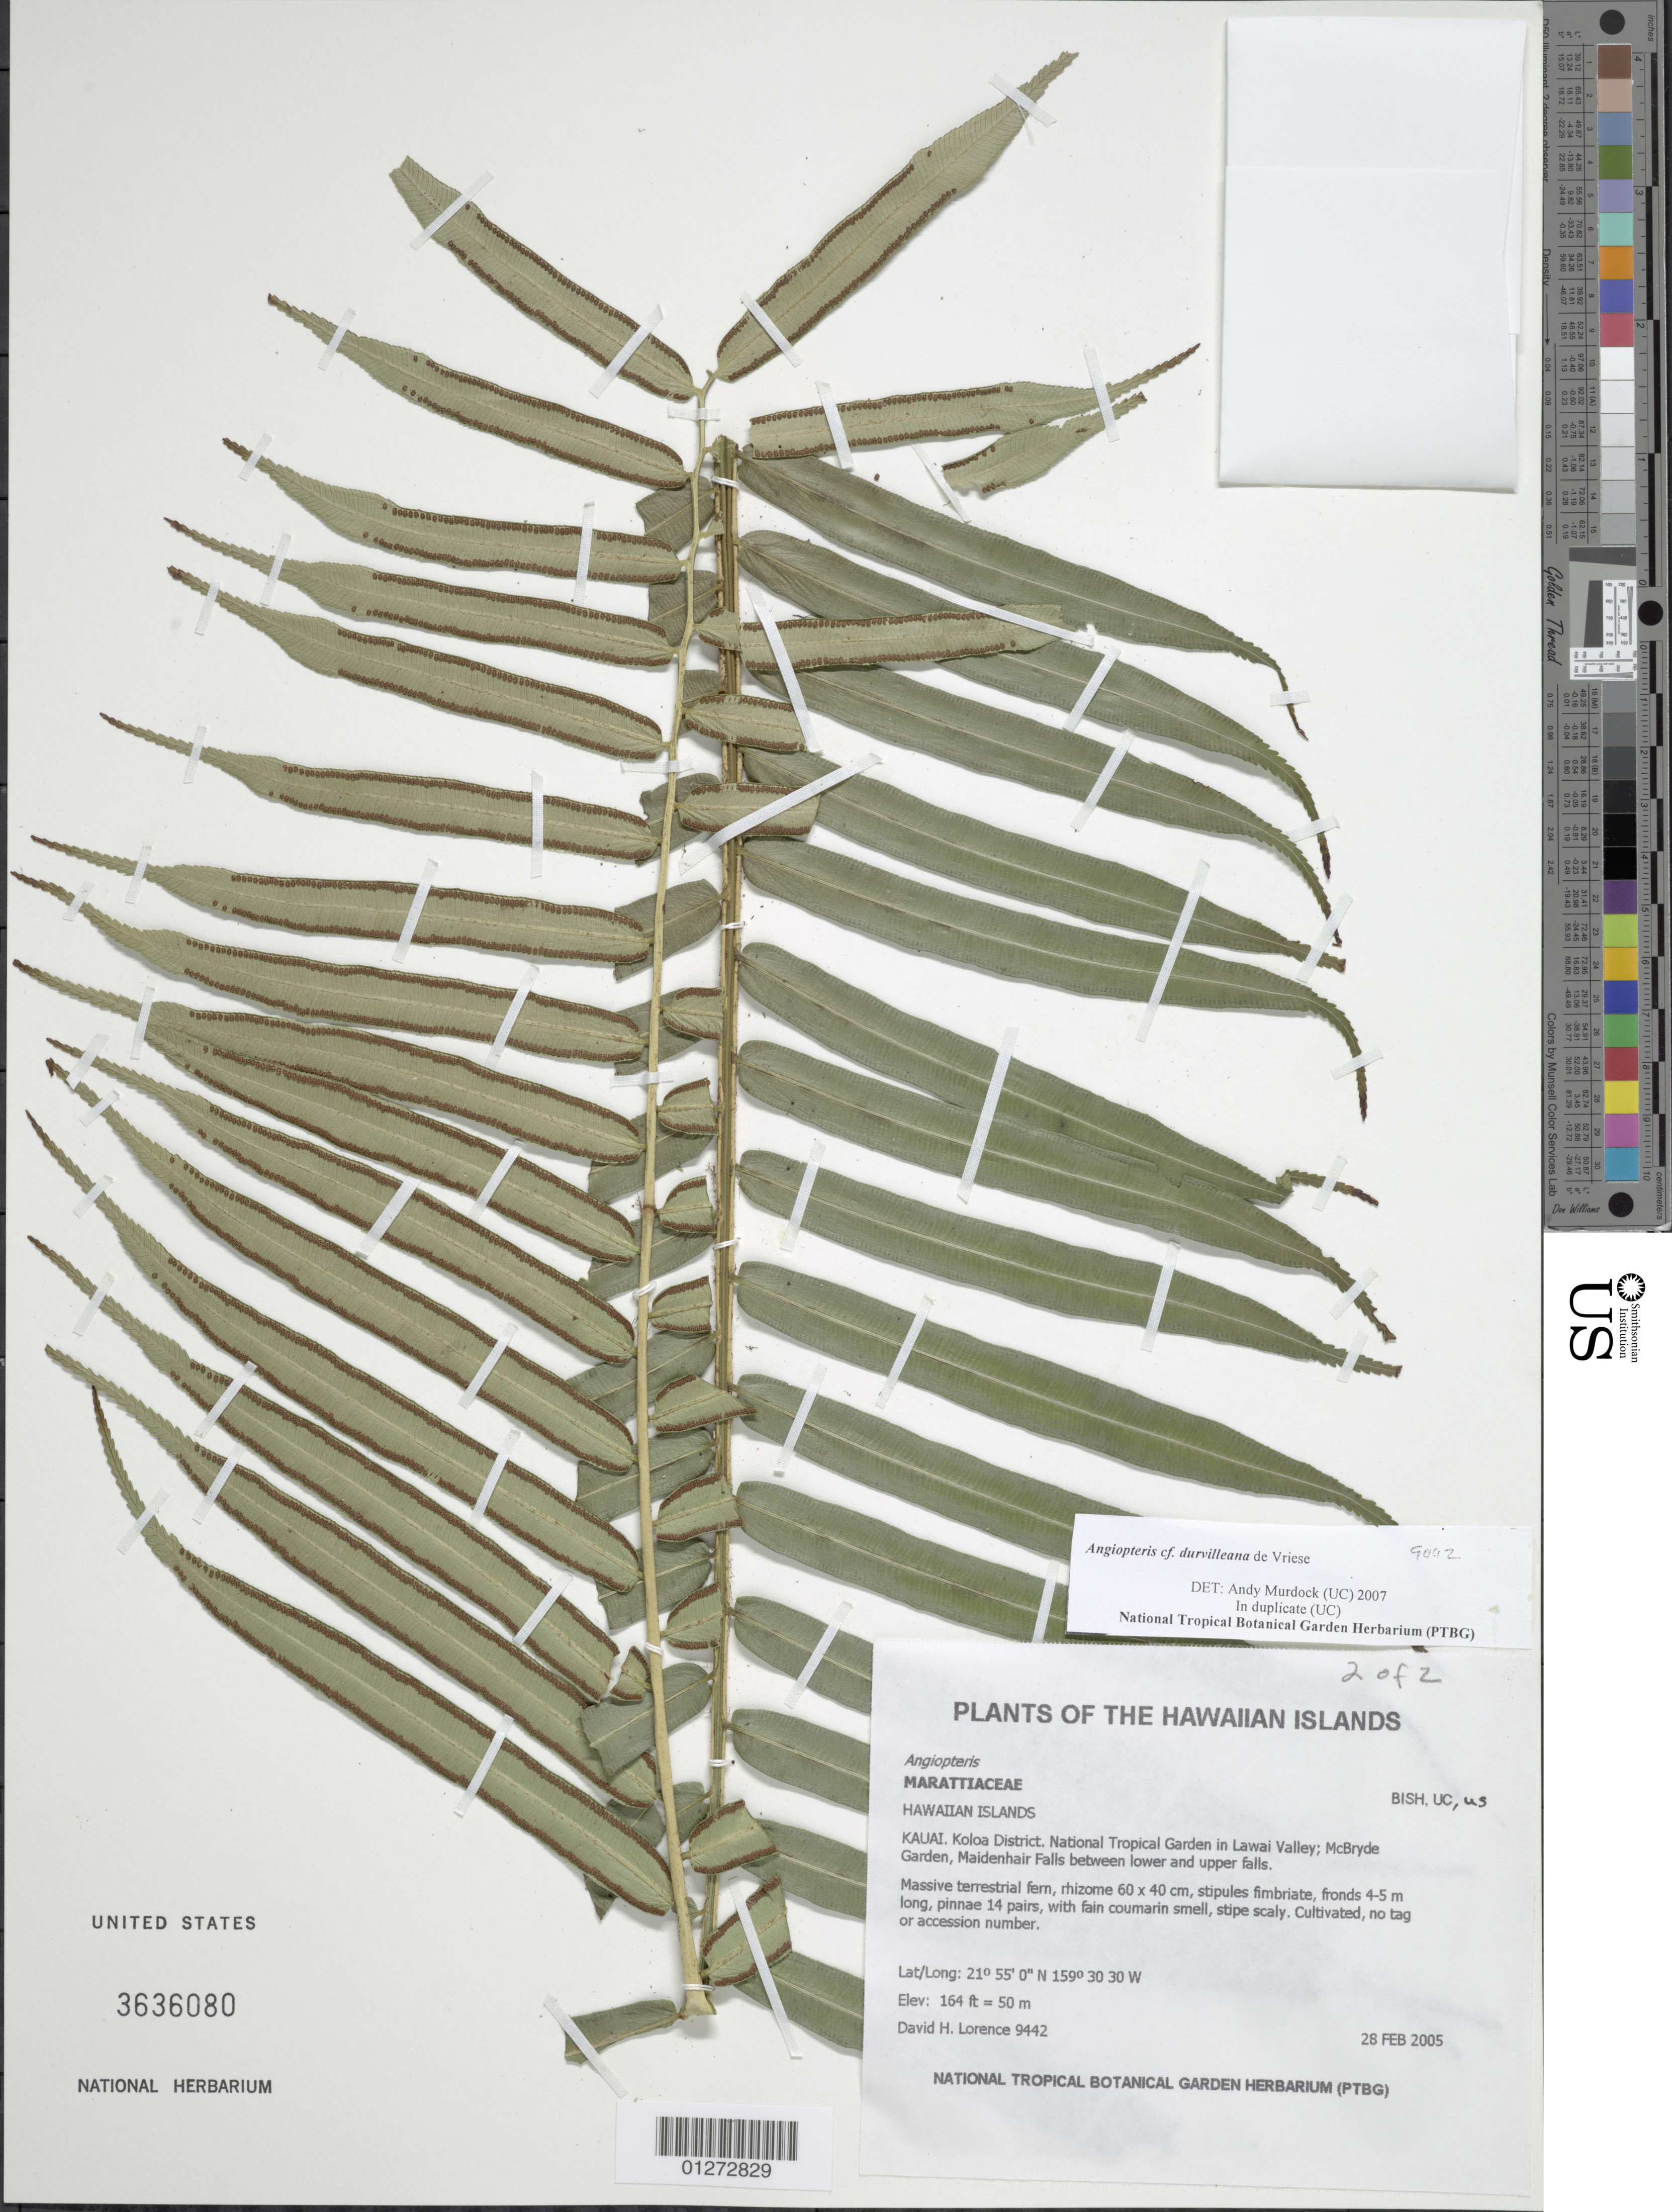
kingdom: Plantae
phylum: Tracheophyta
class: Polypodiopsida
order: Marattiales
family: Marattiaceae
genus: Angiopteris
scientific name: Angiopteris durvilleana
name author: de Vriese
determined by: Murdock, A. G.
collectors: D. Lorence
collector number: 9442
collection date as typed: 28 Feb 2005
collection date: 2005-02-28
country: United States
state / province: Hawaii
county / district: Kauai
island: Kaua'i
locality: National Tropical Garden in Lawai Valley; McBryde Garden, Maidenhair Falls between lower and upper falls.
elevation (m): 50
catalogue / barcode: US 3636080